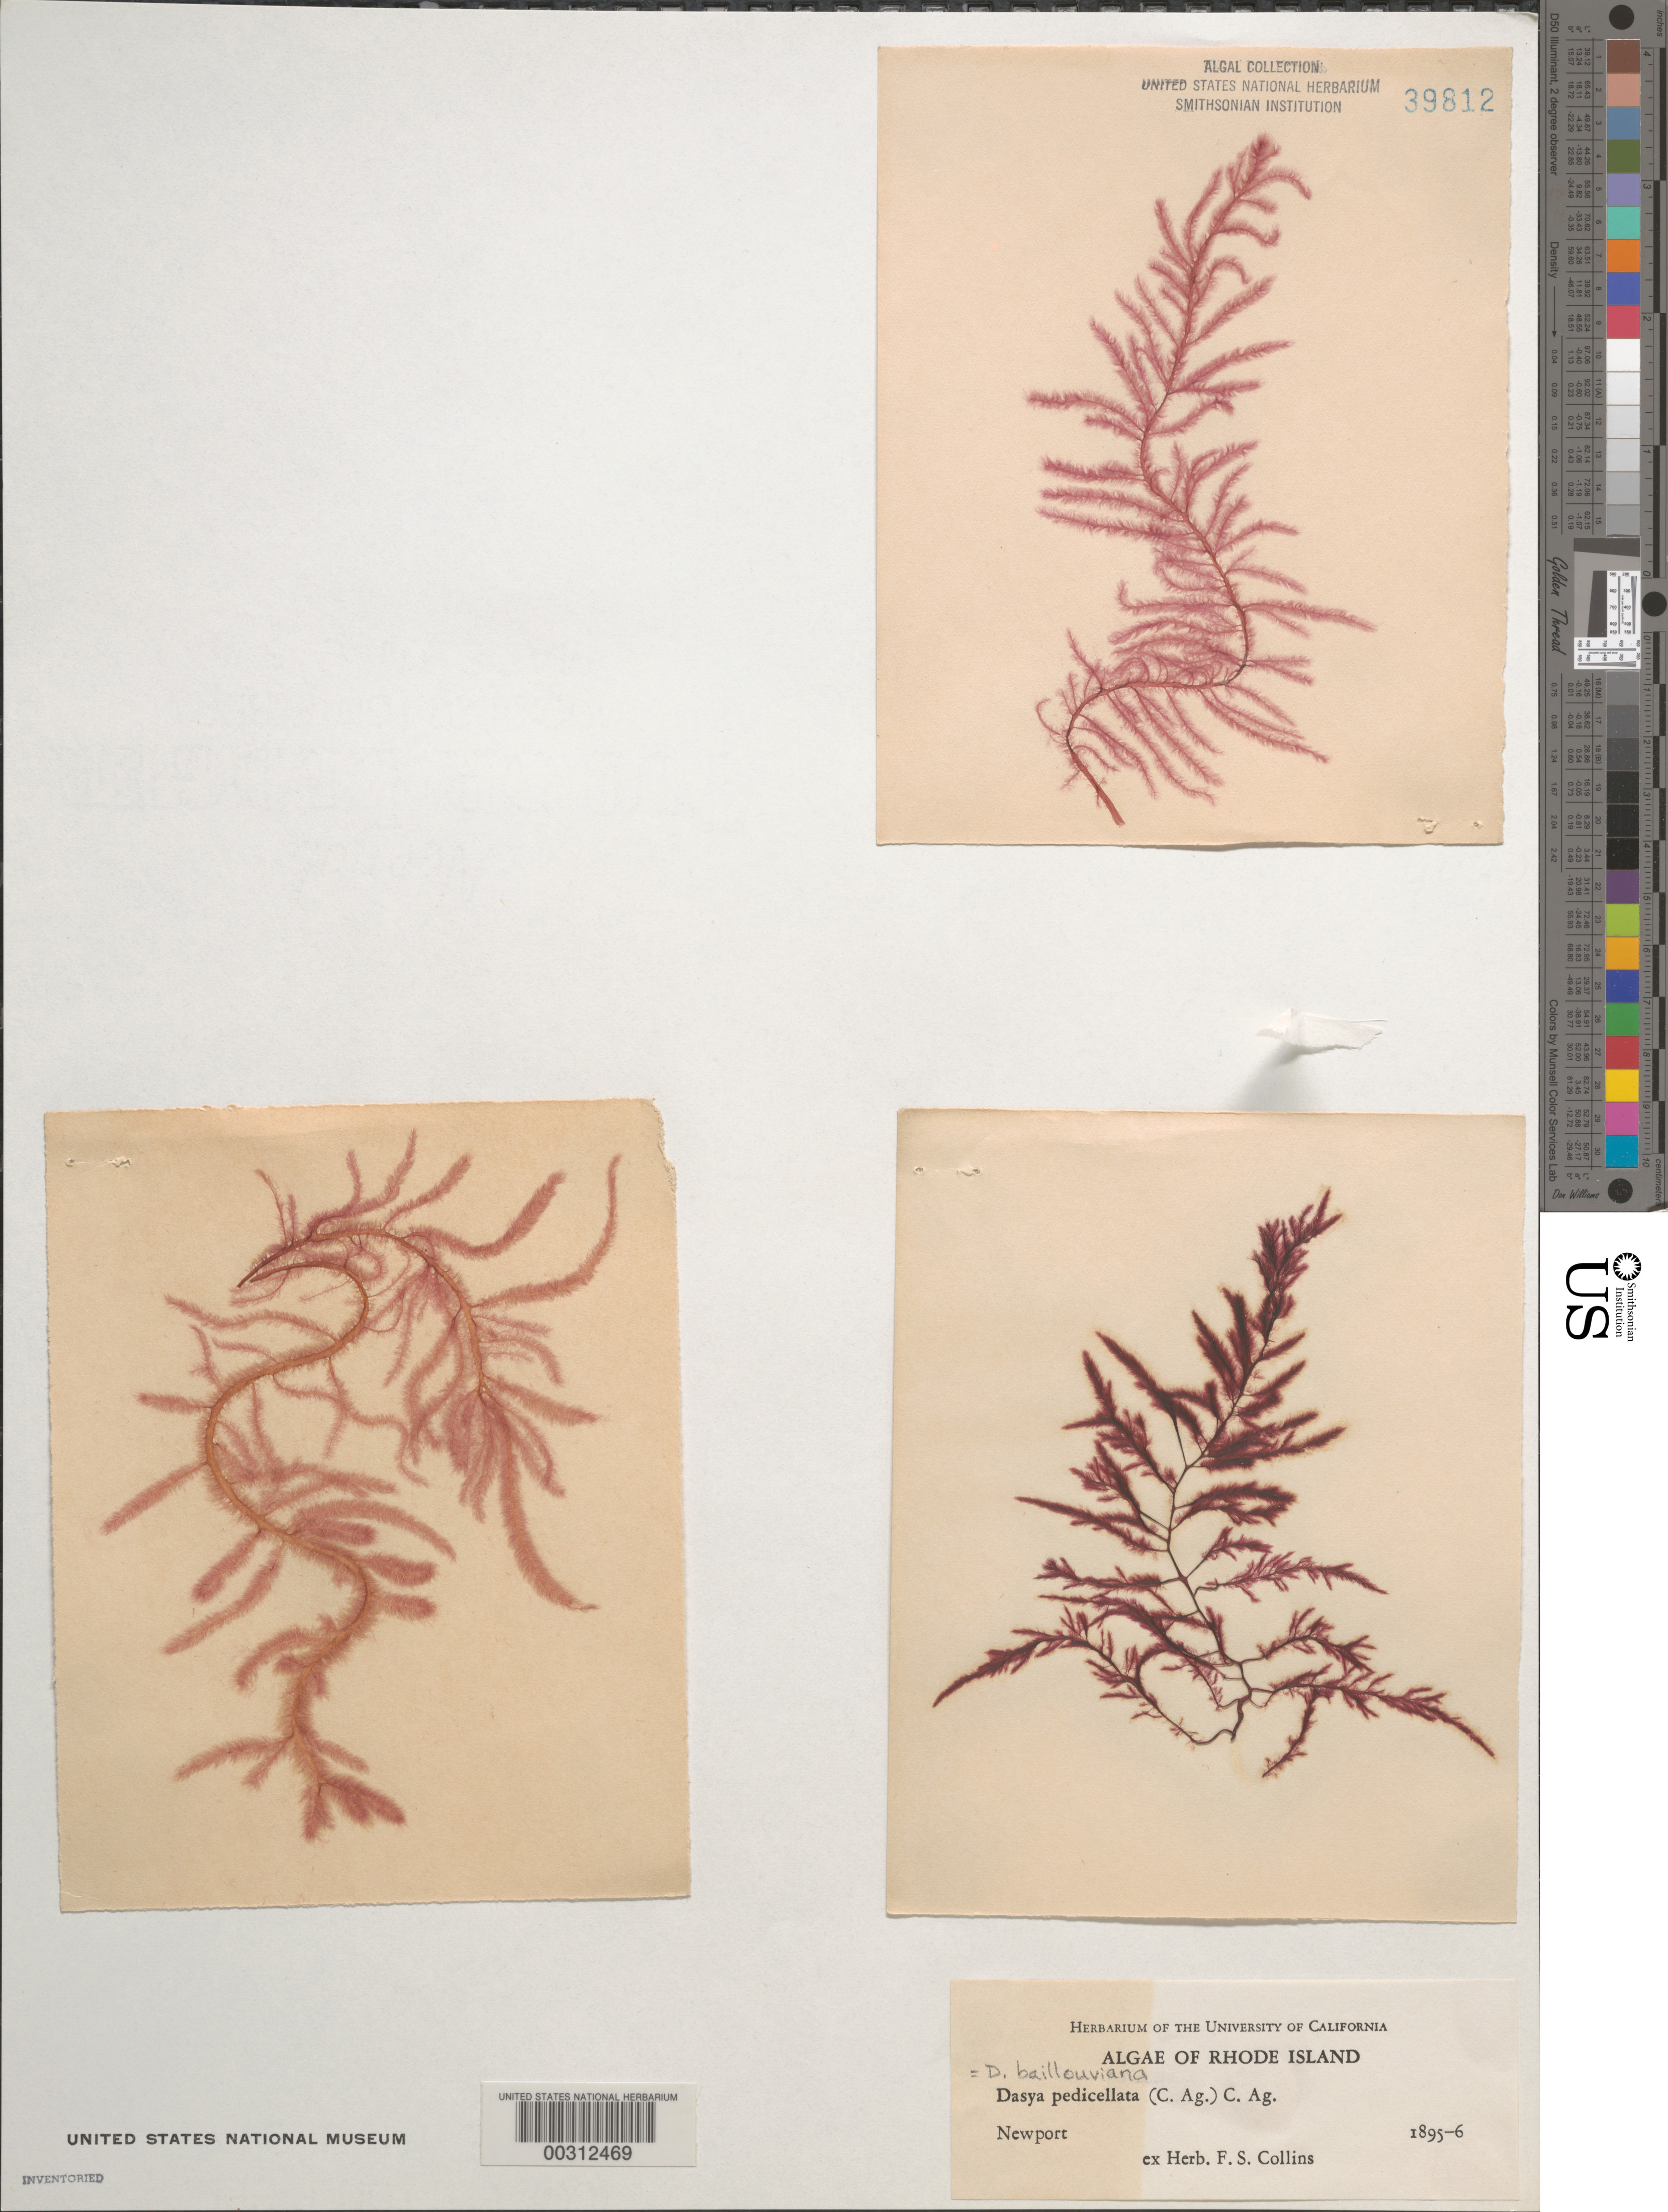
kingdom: Plantae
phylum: Rhodophyta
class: Florideophyceae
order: Ceramiales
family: Dasyaceae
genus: Dasya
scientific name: Dasya pedicellata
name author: (C. Agardh) C. Agardh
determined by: Algae name updating Project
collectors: F. Collins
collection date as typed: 1895 OR -- --- 1896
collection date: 1895 or 1896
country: United States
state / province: Rhode Island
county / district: Newport County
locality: Newport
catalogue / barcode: US 39812